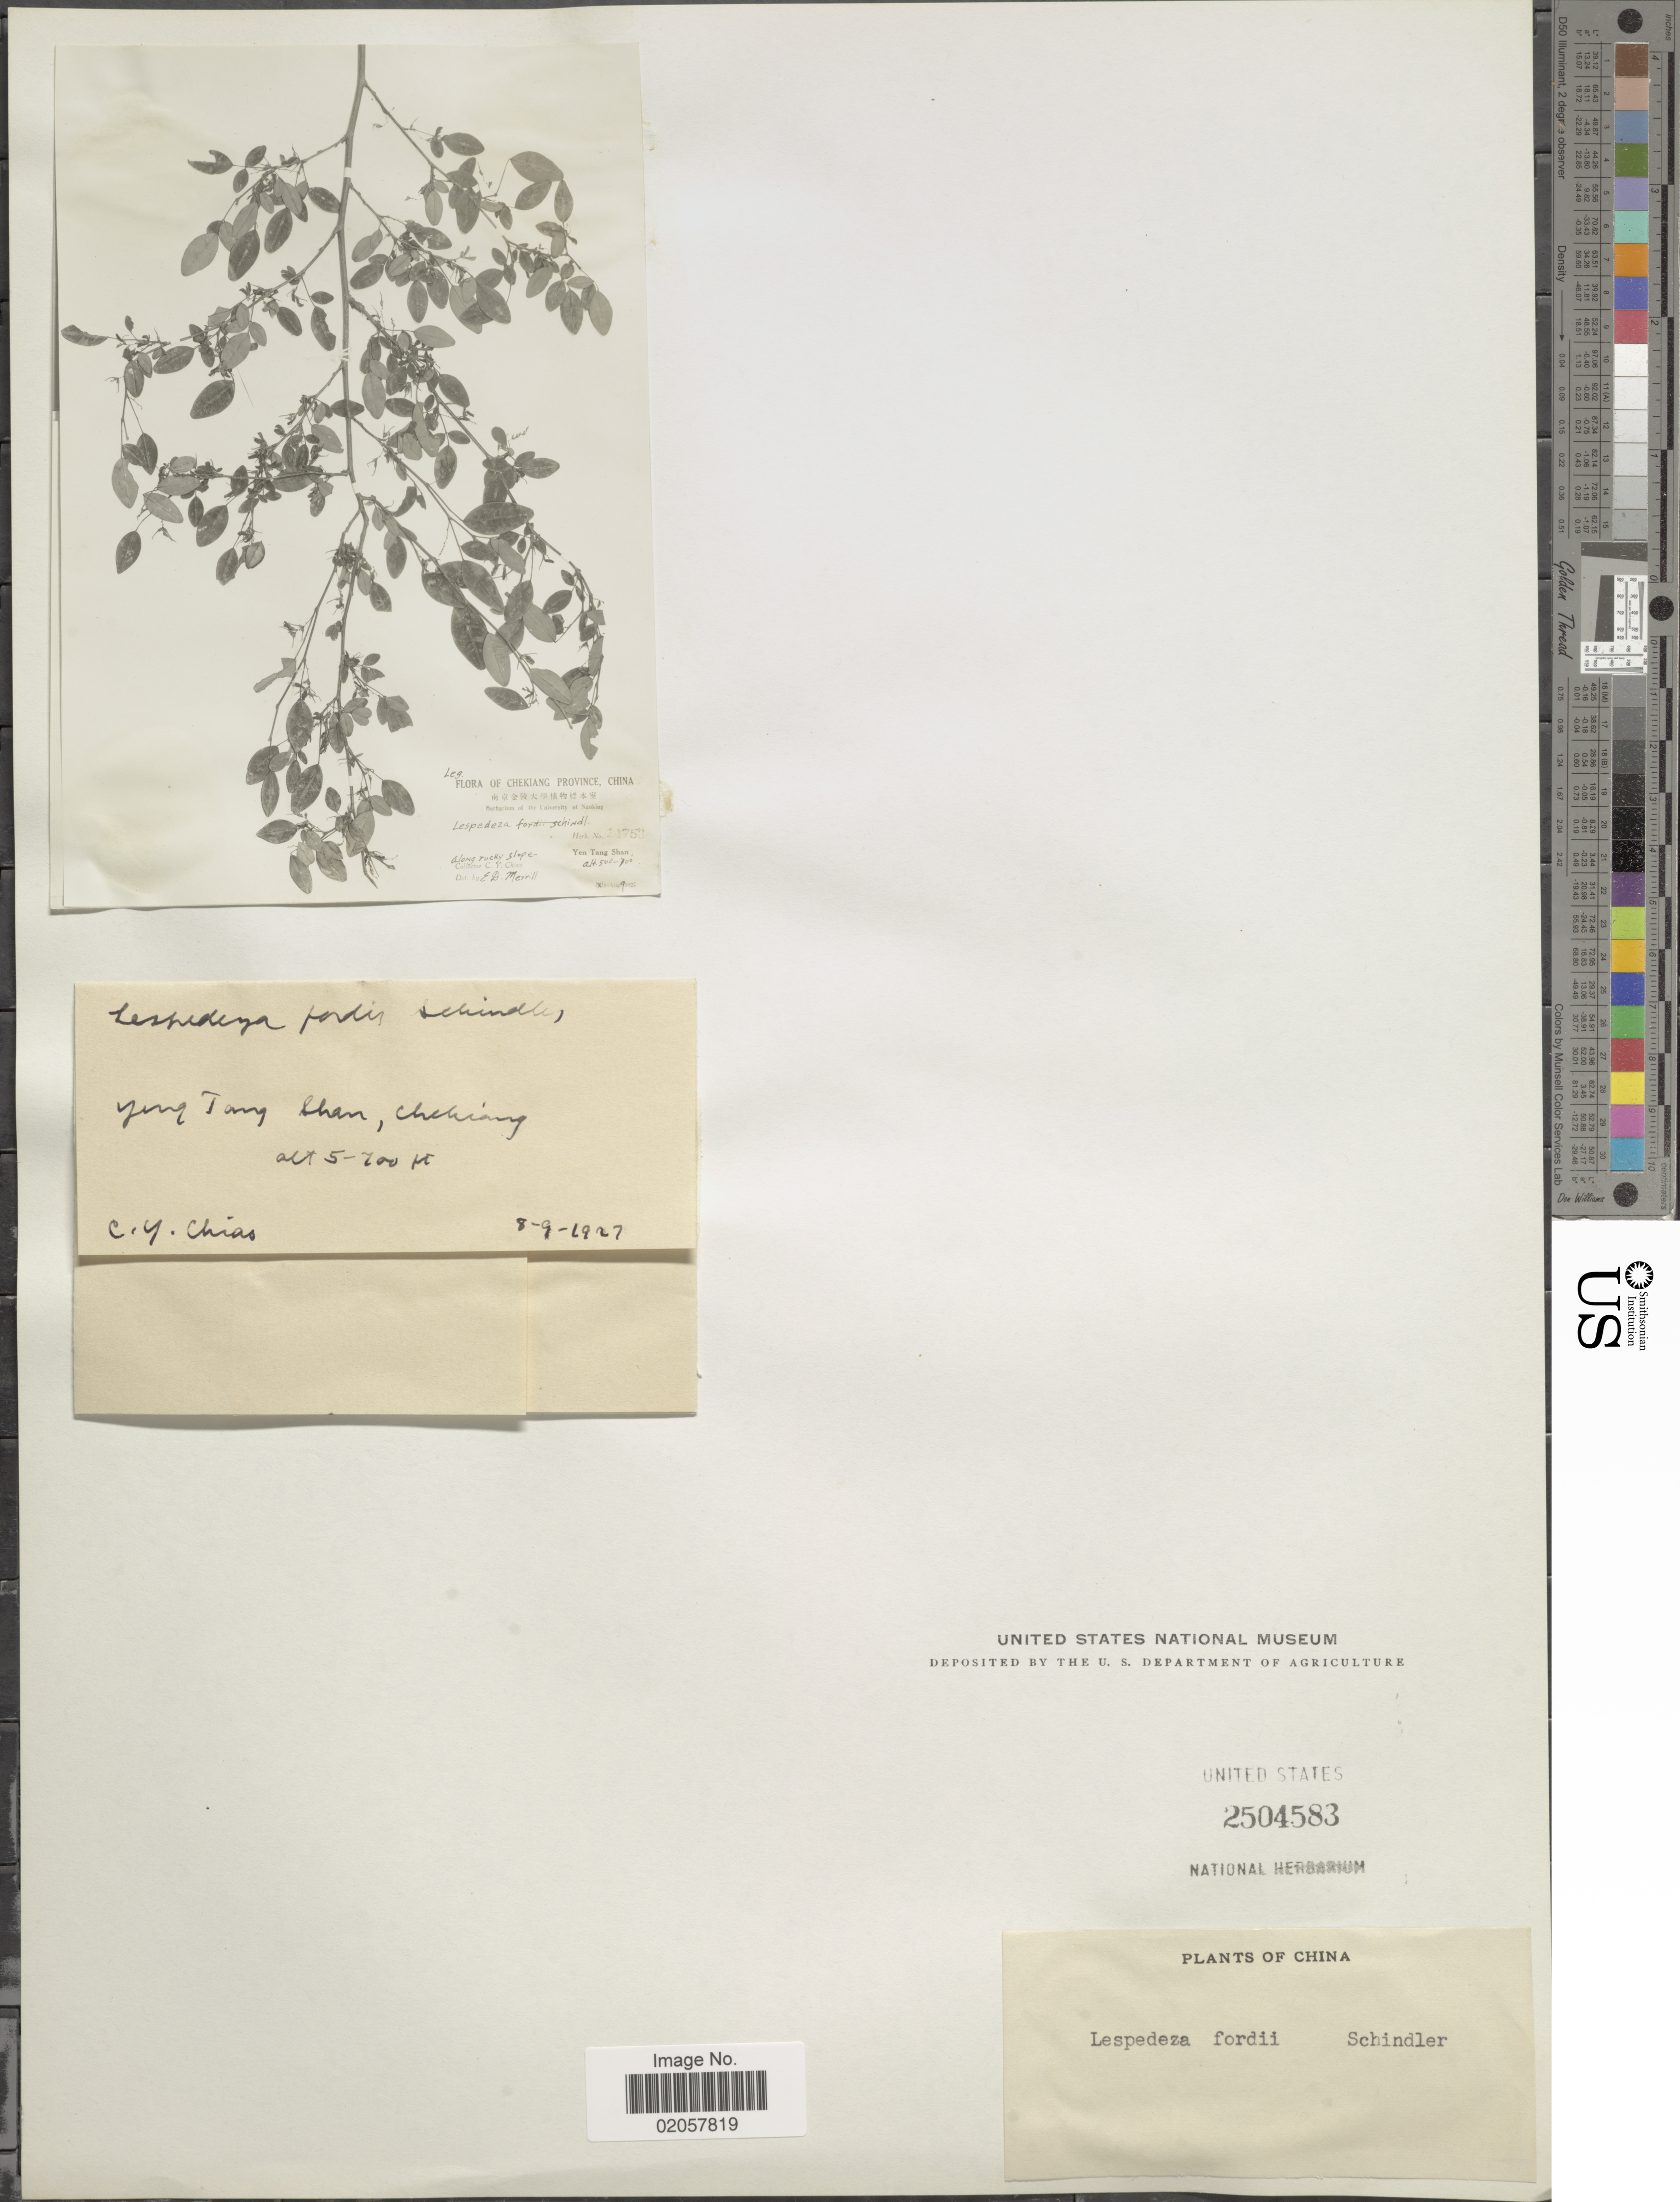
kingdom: Plantae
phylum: Tracheophyta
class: Magnoliopsida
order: Fabales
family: Fabaceae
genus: Lespedeza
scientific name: Lespedeza fordii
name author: Schindl.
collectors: C. Y. Chiao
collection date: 1927-09-08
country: China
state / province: Zhejiang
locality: Yeng Tang Shan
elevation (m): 152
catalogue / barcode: US 2504583